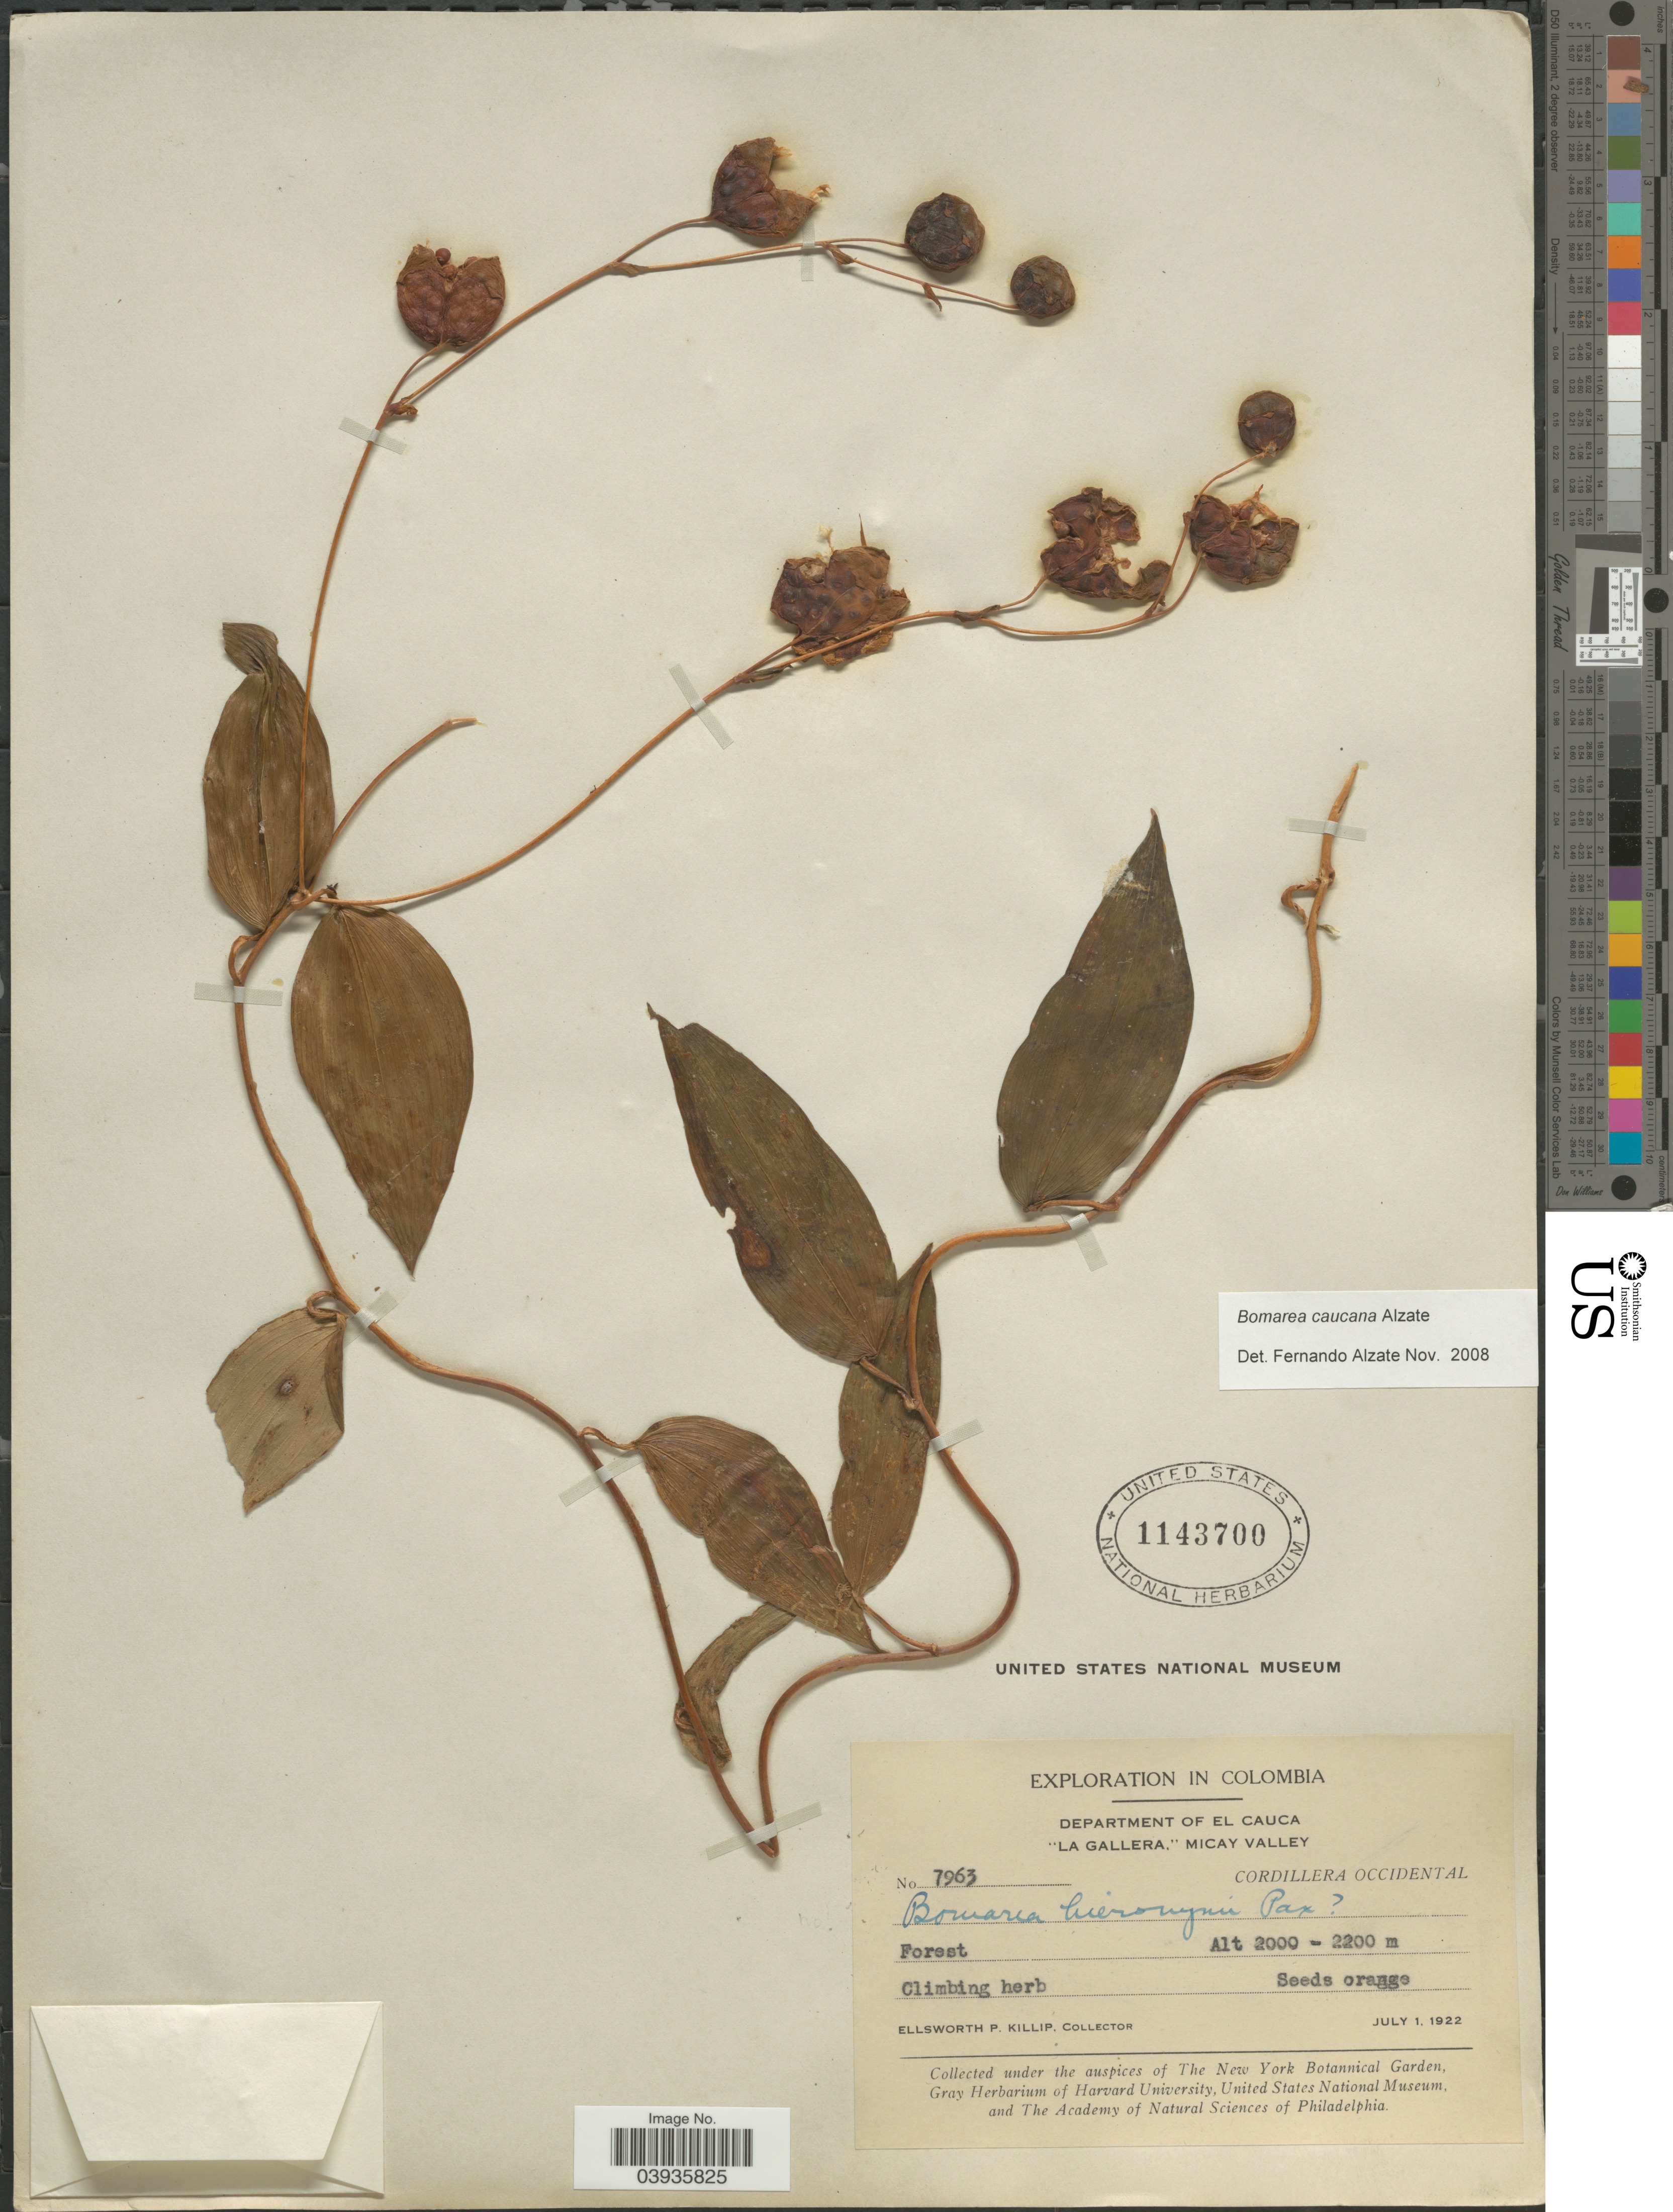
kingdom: Plantae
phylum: Tracheophyta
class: Liliopsida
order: Liliales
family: Alstroemeriaceae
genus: Bomarea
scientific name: Bomarea caucana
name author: Alzate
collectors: E. P. Killip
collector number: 7963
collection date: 1922-07-01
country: Colombia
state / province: Cauca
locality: Department of Cauca. "La Gallera," Micay Valley. Cordillera Occidental.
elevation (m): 2000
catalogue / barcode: US 1143700